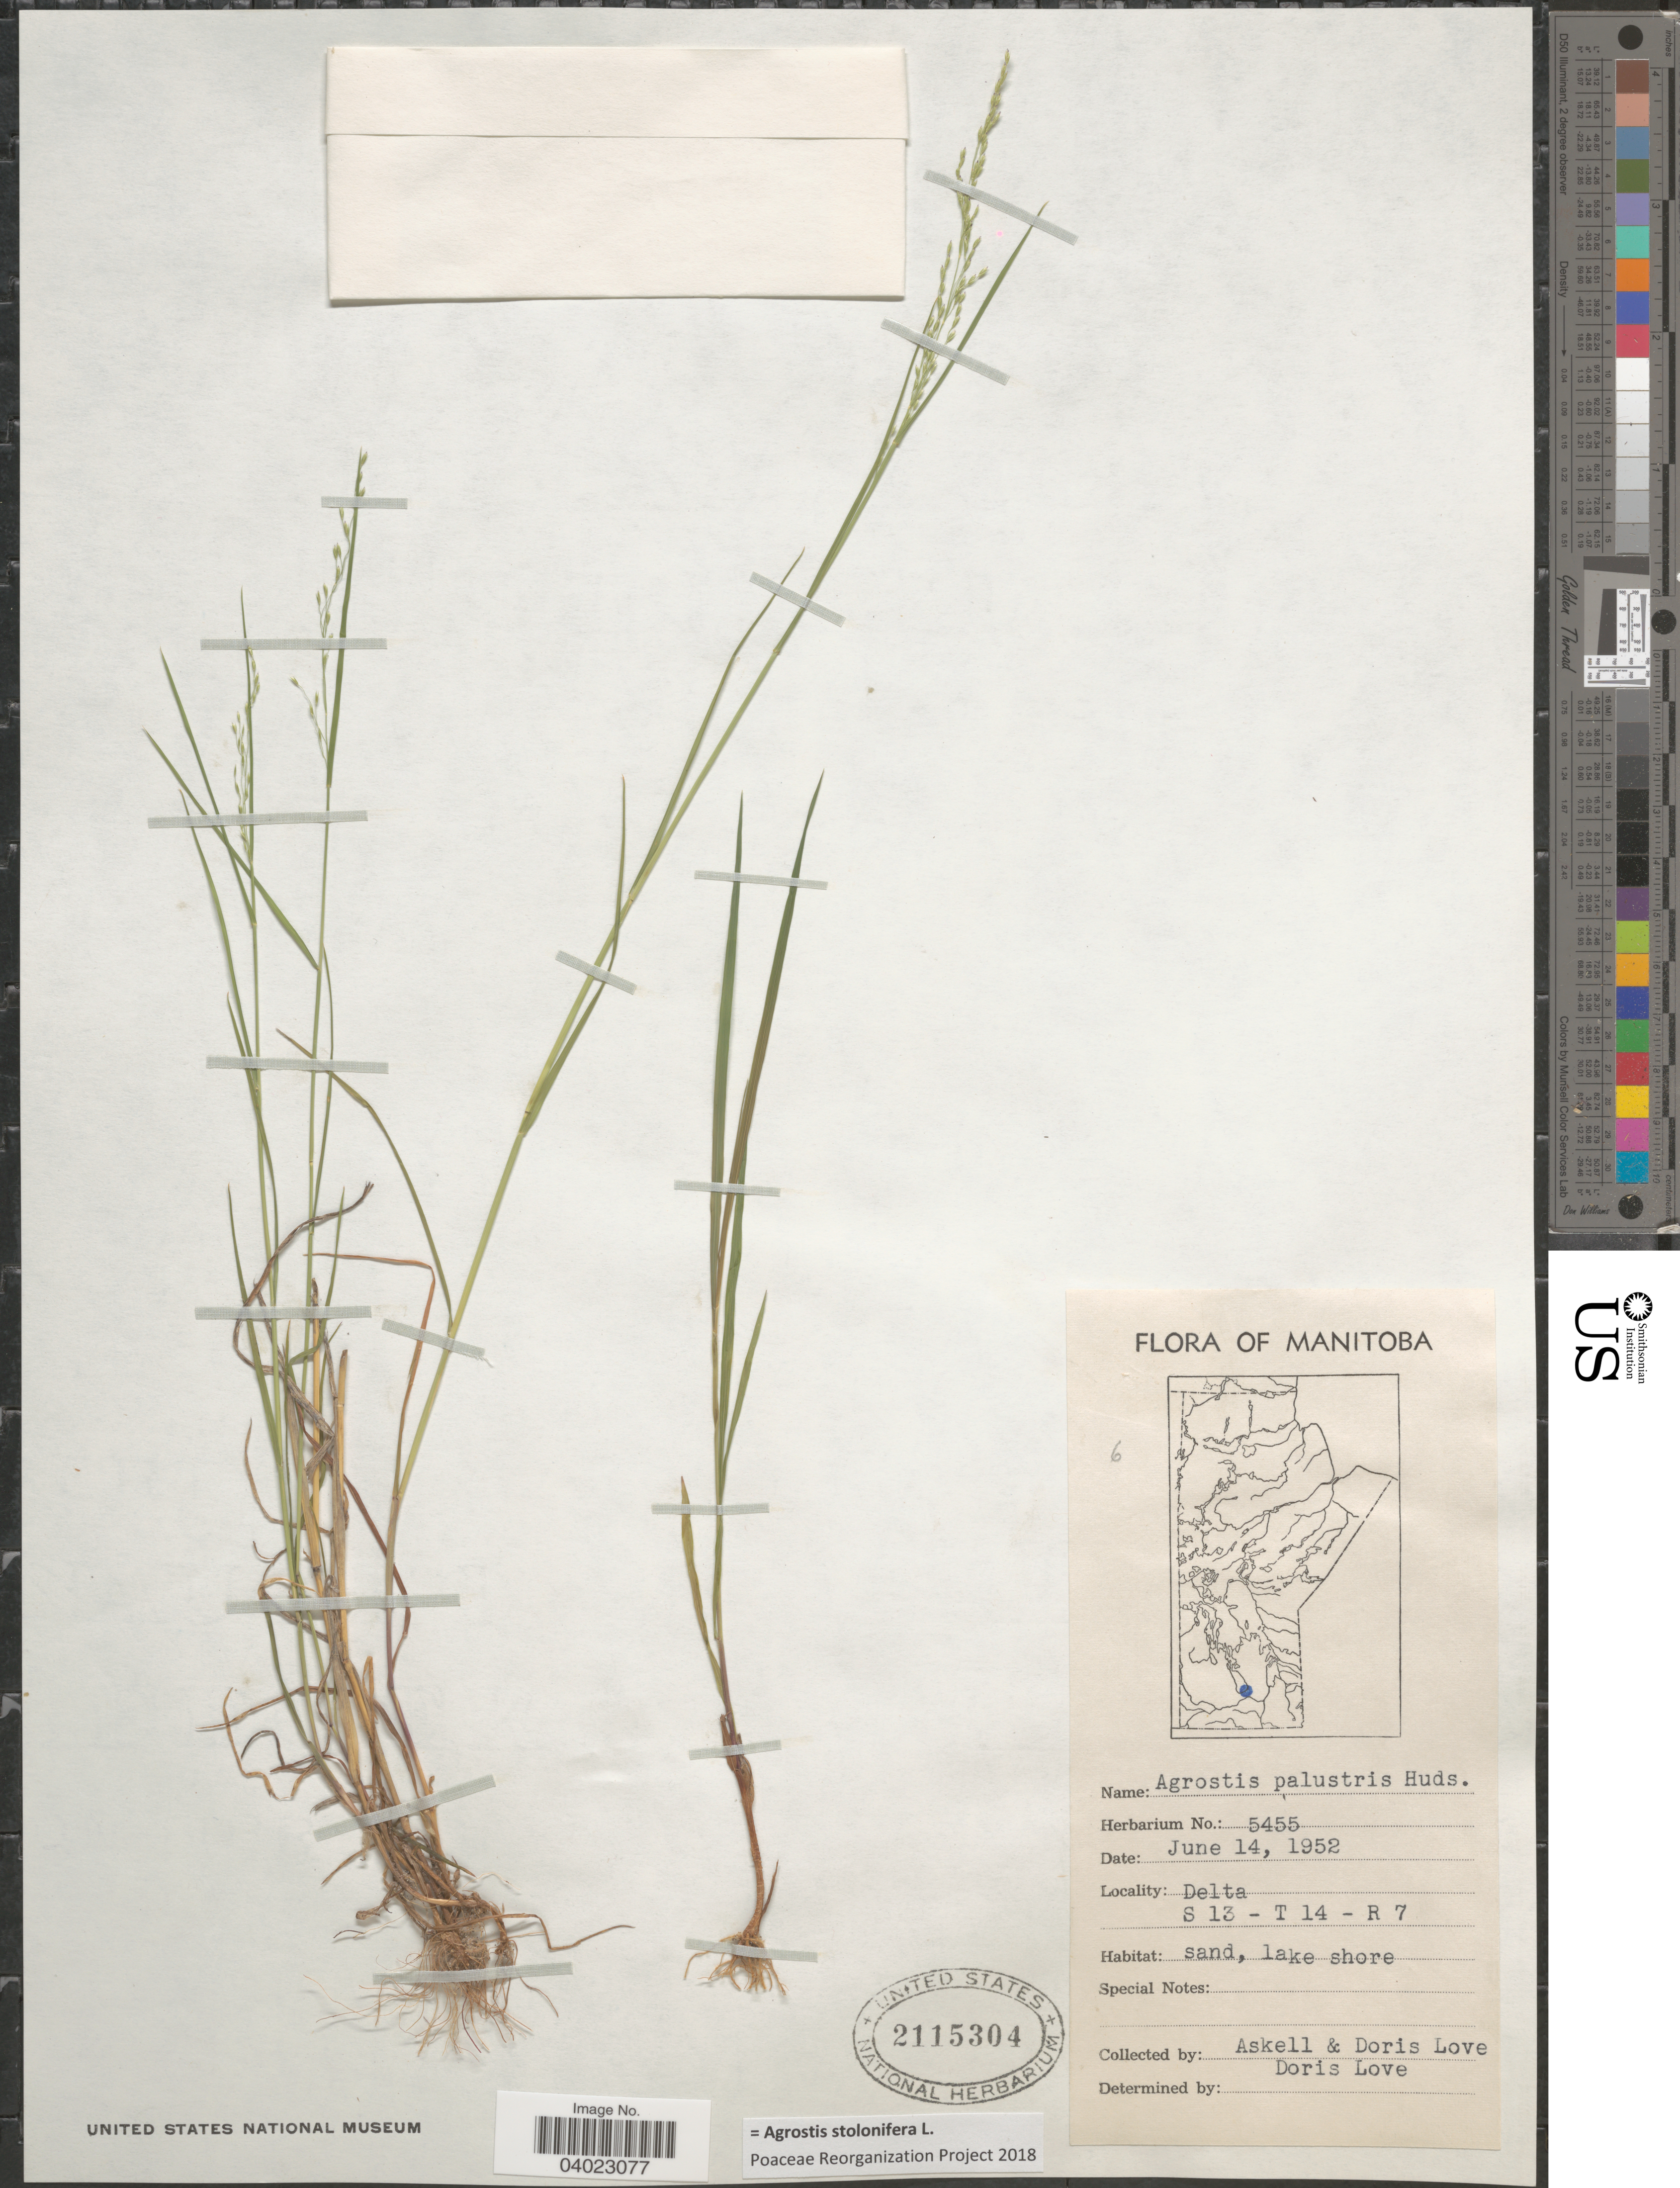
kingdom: Plantae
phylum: Tracheophyta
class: Liliopsida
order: Poales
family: Poaceae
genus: Agrostis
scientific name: Agrostis stolonifera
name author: L.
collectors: Á. Löve & D. Löve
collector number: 5455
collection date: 1952-06-14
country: Canada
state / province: Manitoba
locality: Delta. S 13 - T 14 - R 7. Sand, lake shore.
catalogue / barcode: US 2115304